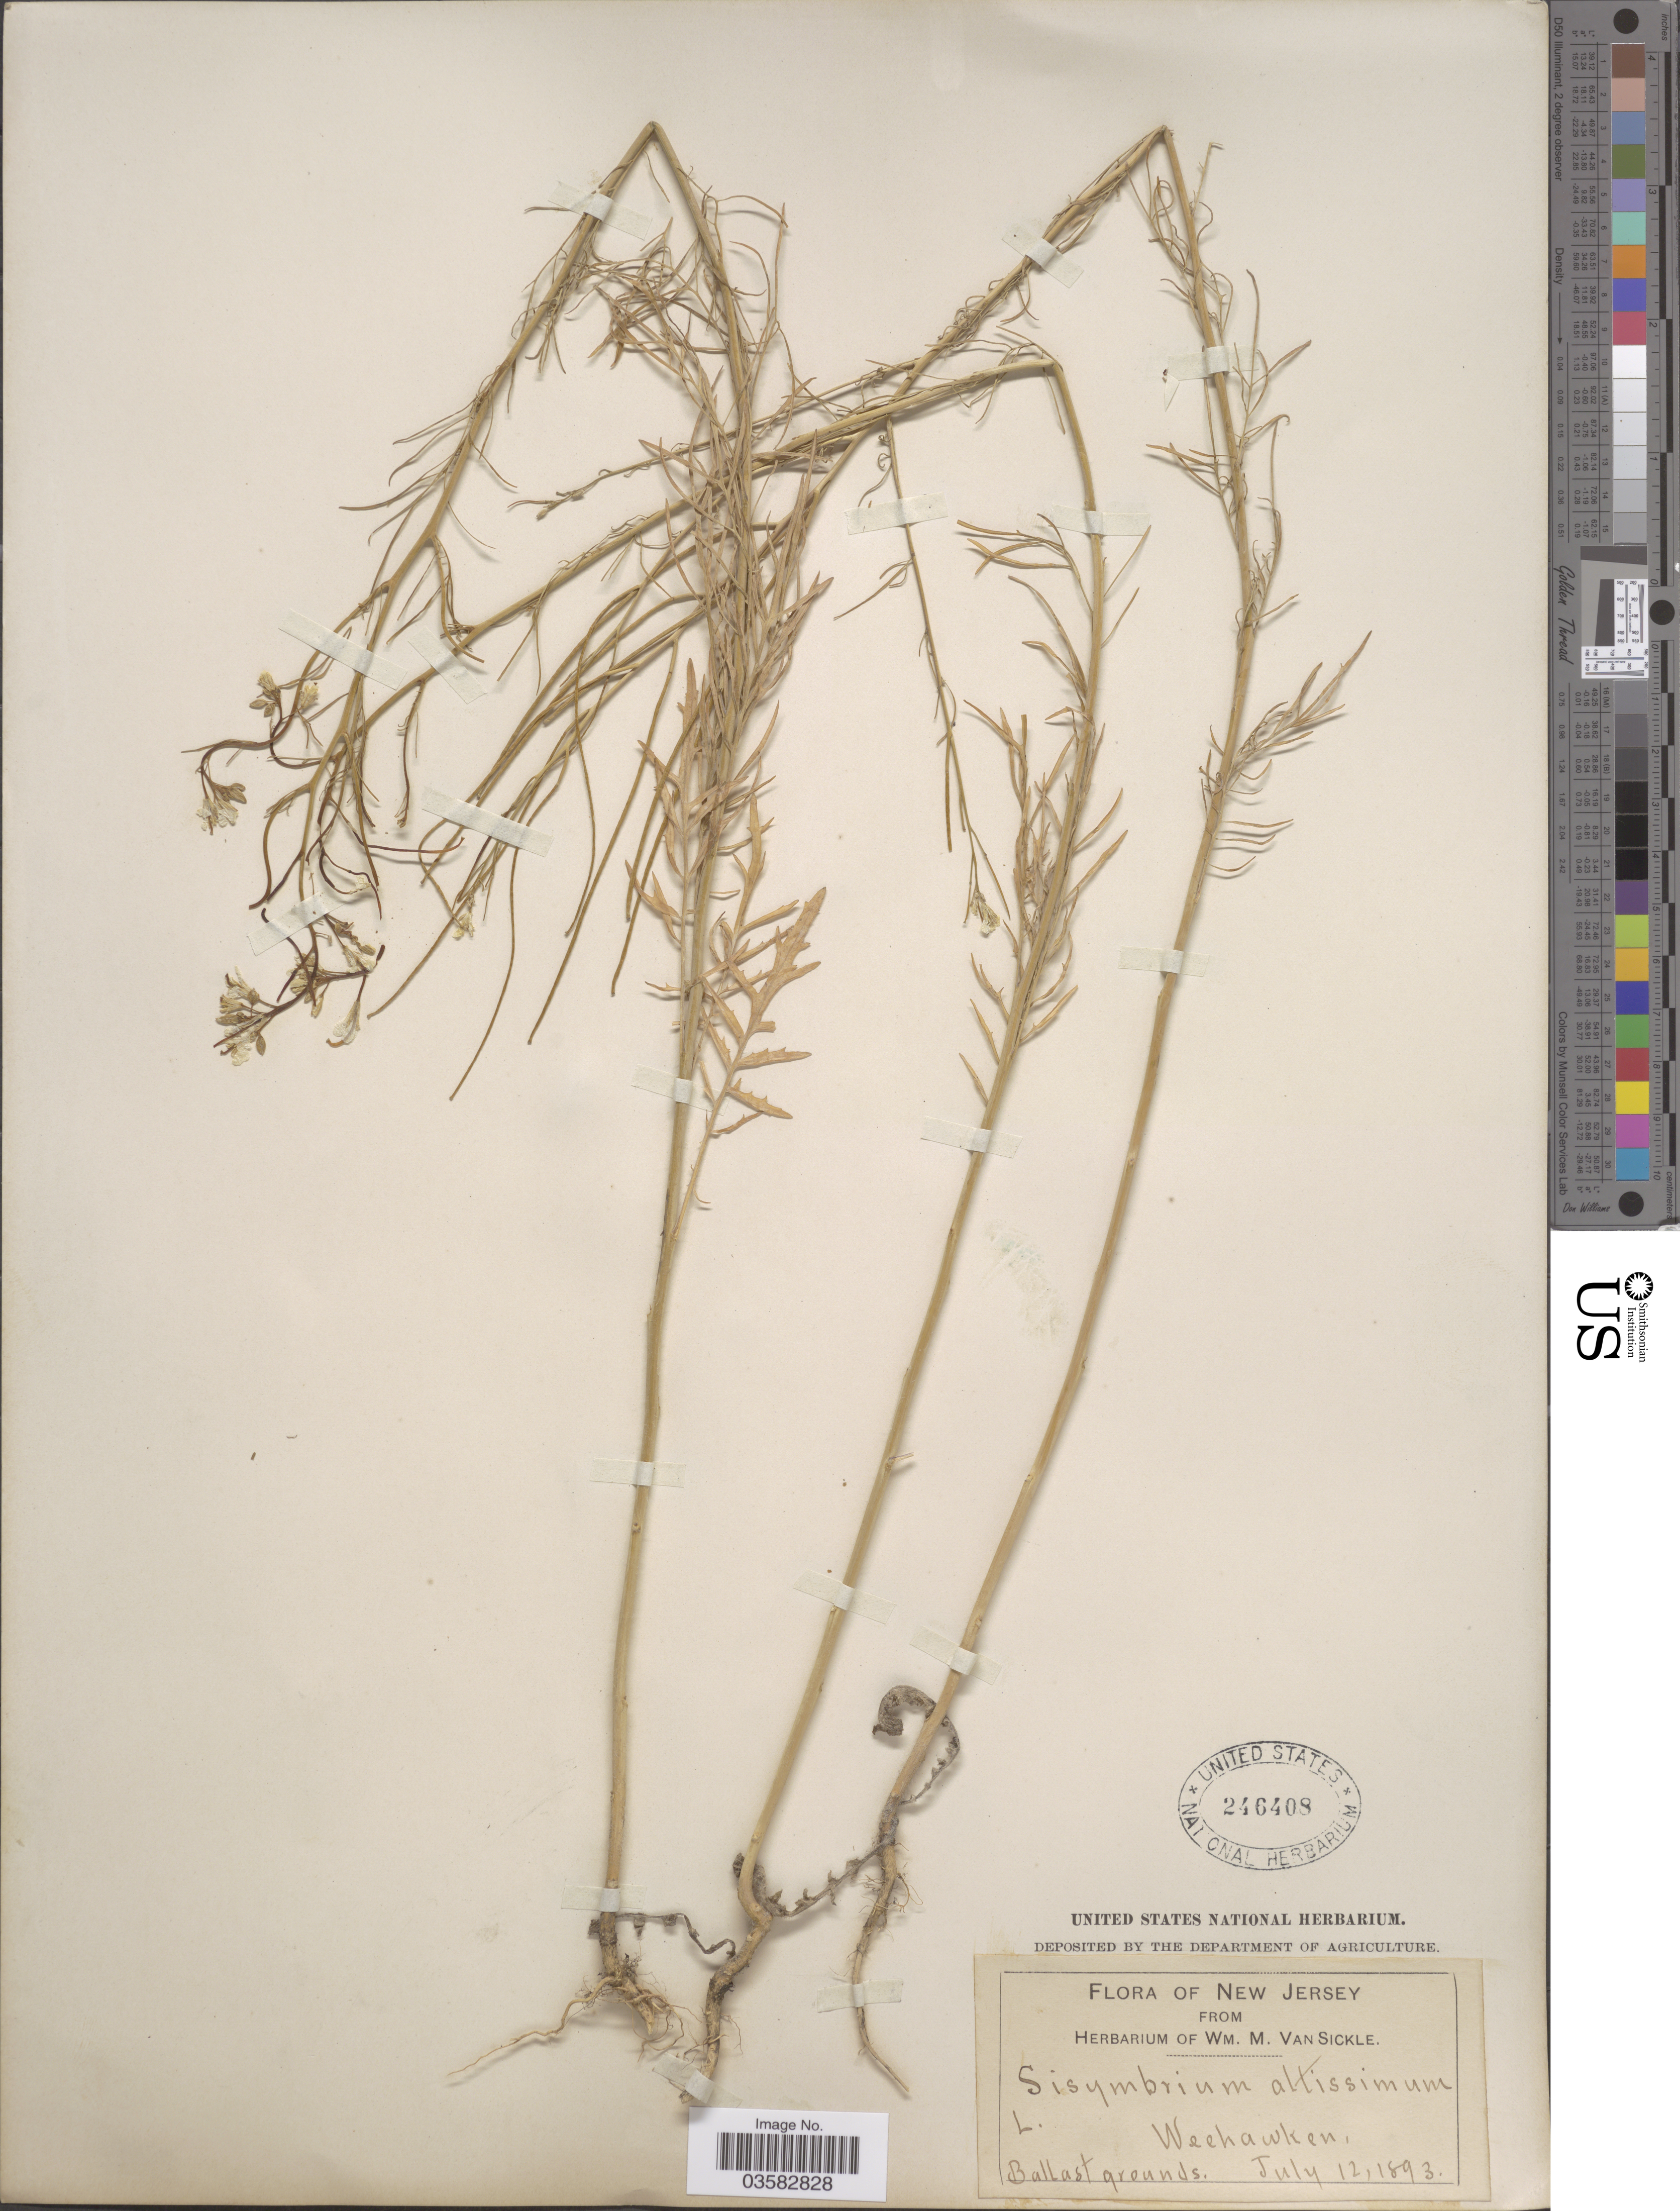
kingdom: Plantae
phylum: Tracheophyta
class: Magnoliopsida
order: Brassicales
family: Brassicaceae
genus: Sisymbrium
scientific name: Sisymbrium altissimum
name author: L.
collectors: W. M. Van Sickle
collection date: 1893-07-12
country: United States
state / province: New Jersey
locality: Ballast grounds, Weehawken.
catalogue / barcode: US 246408